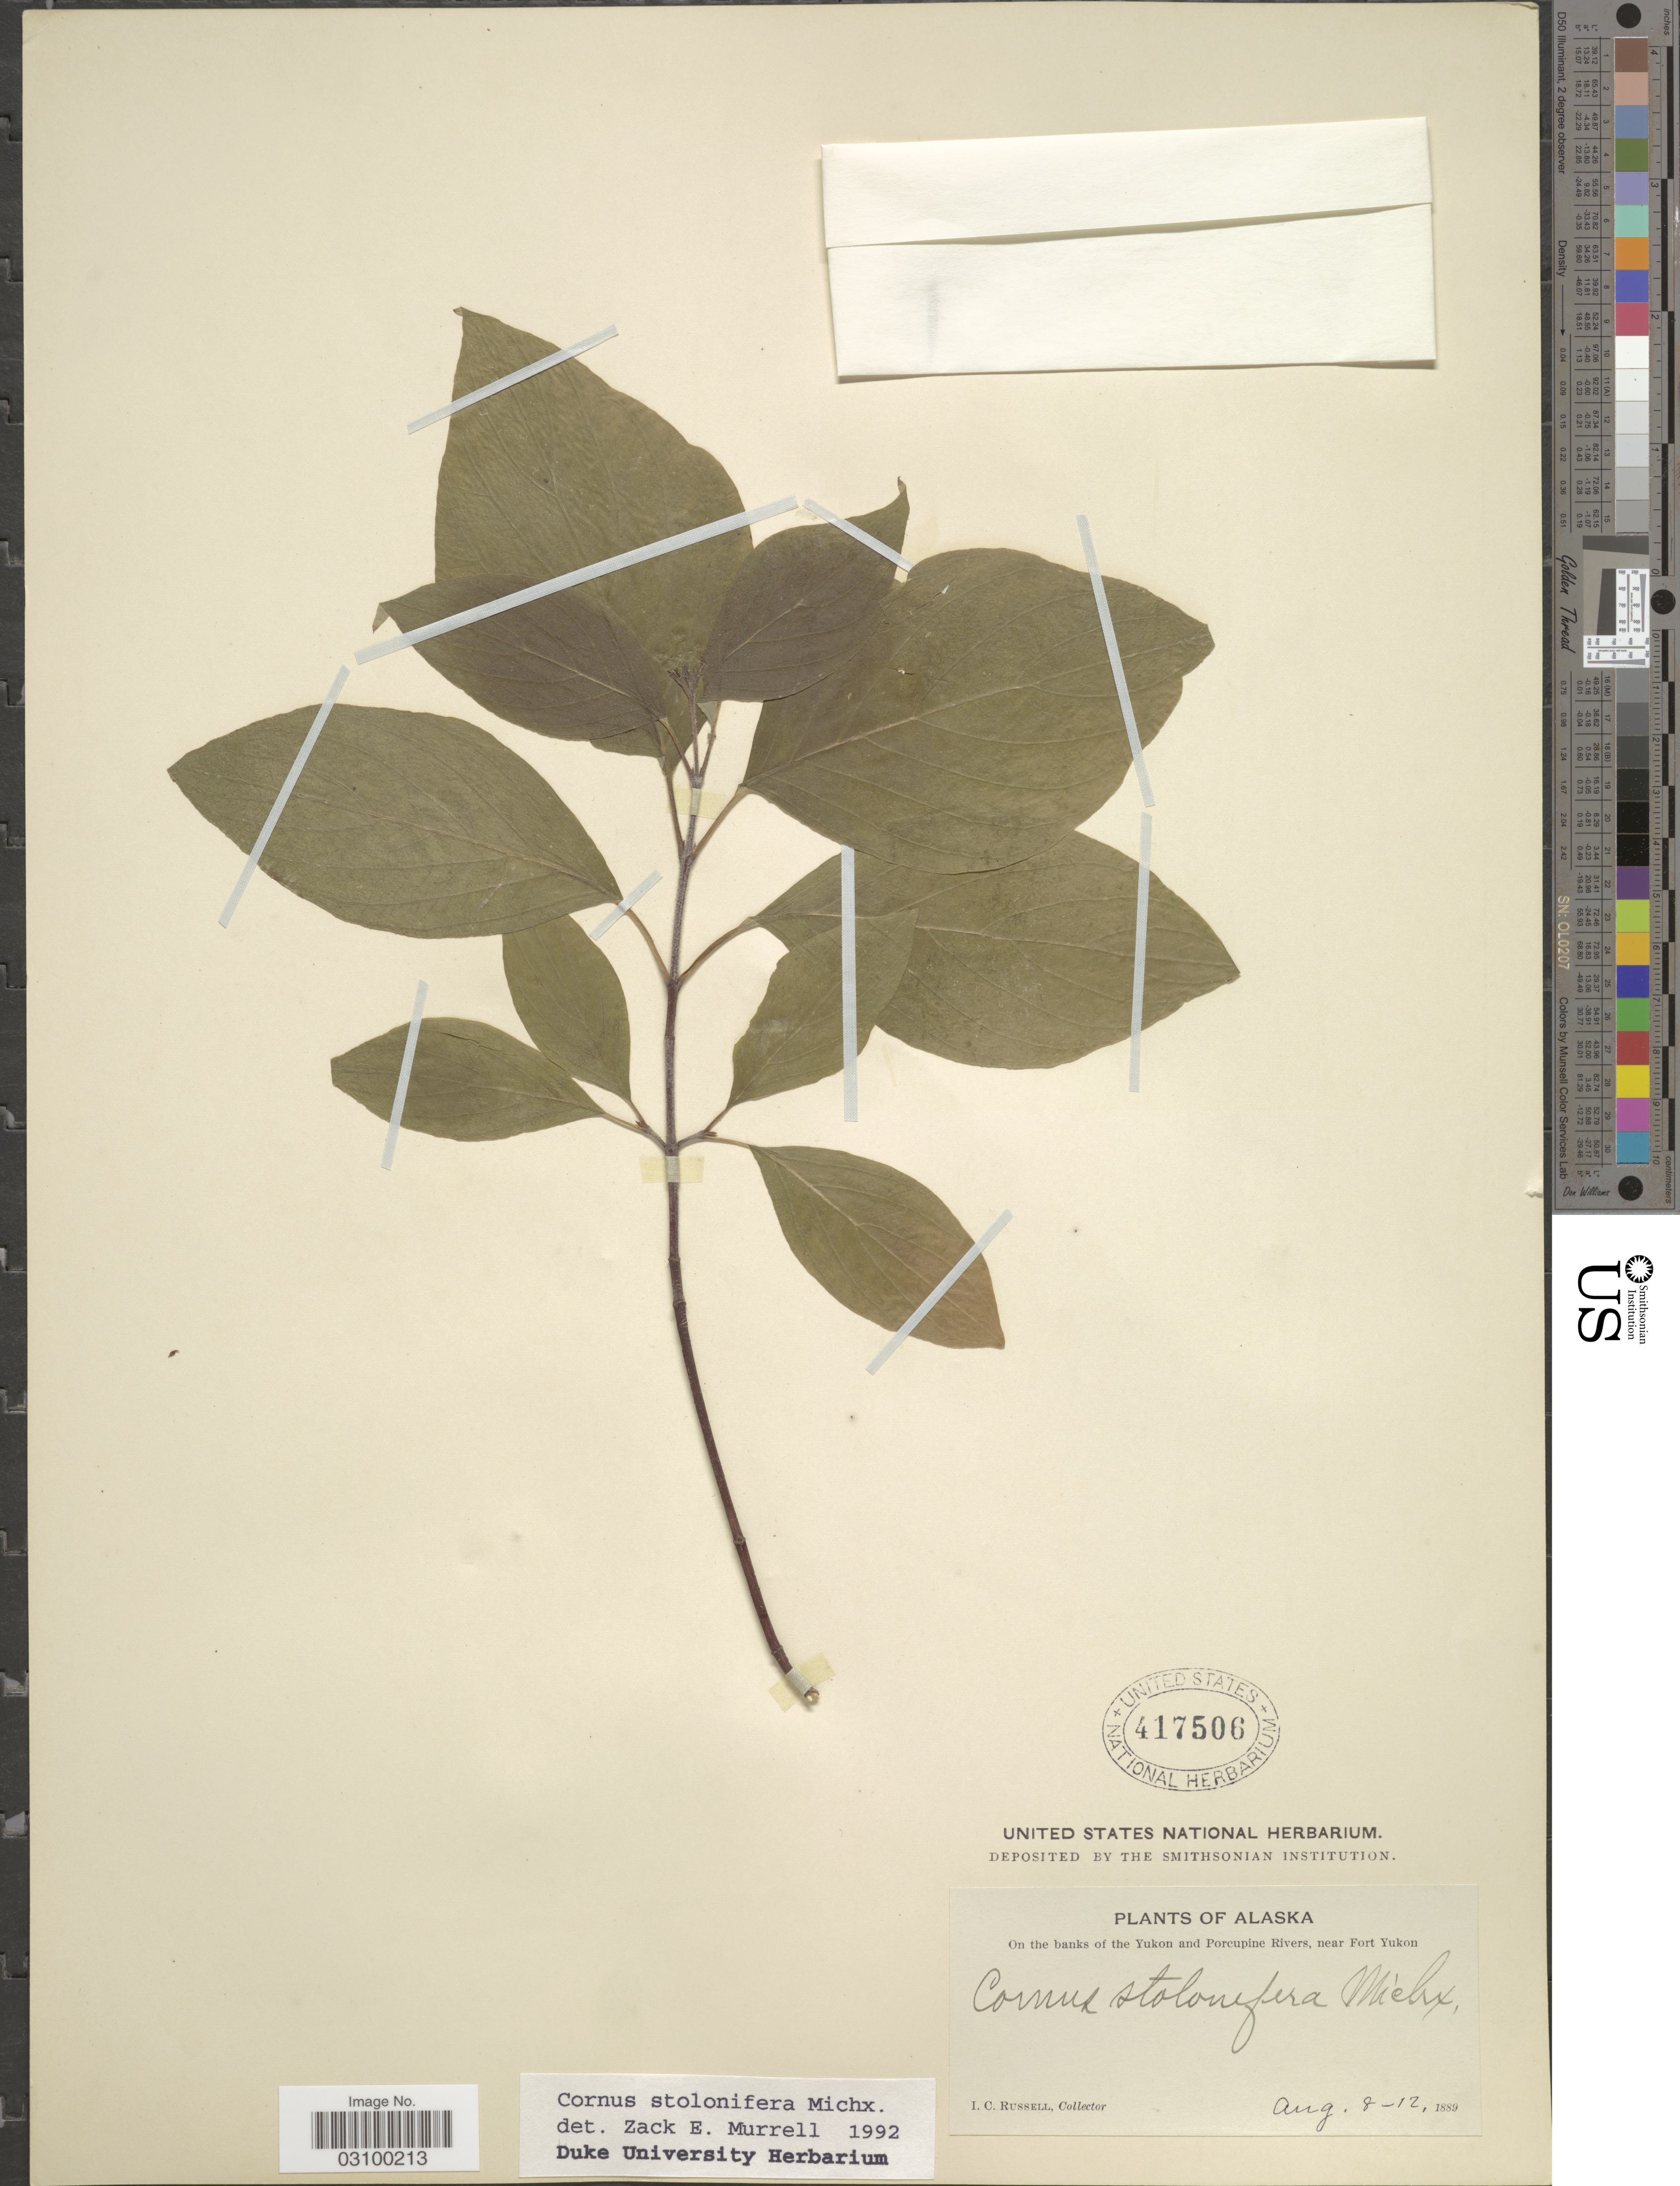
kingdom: Plantae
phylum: Tracheophyta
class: Magnoliopsida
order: Cornales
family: Cornaceae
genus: Cornus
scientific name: Cornus sericea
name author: L.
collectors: I. C. Russell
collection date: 1889-08-08/1889-08-12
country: United States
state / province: Alaska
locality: On the banks of the Yukon and Porcupine Rivers, near Fort Yukon.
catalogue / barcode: US 417506